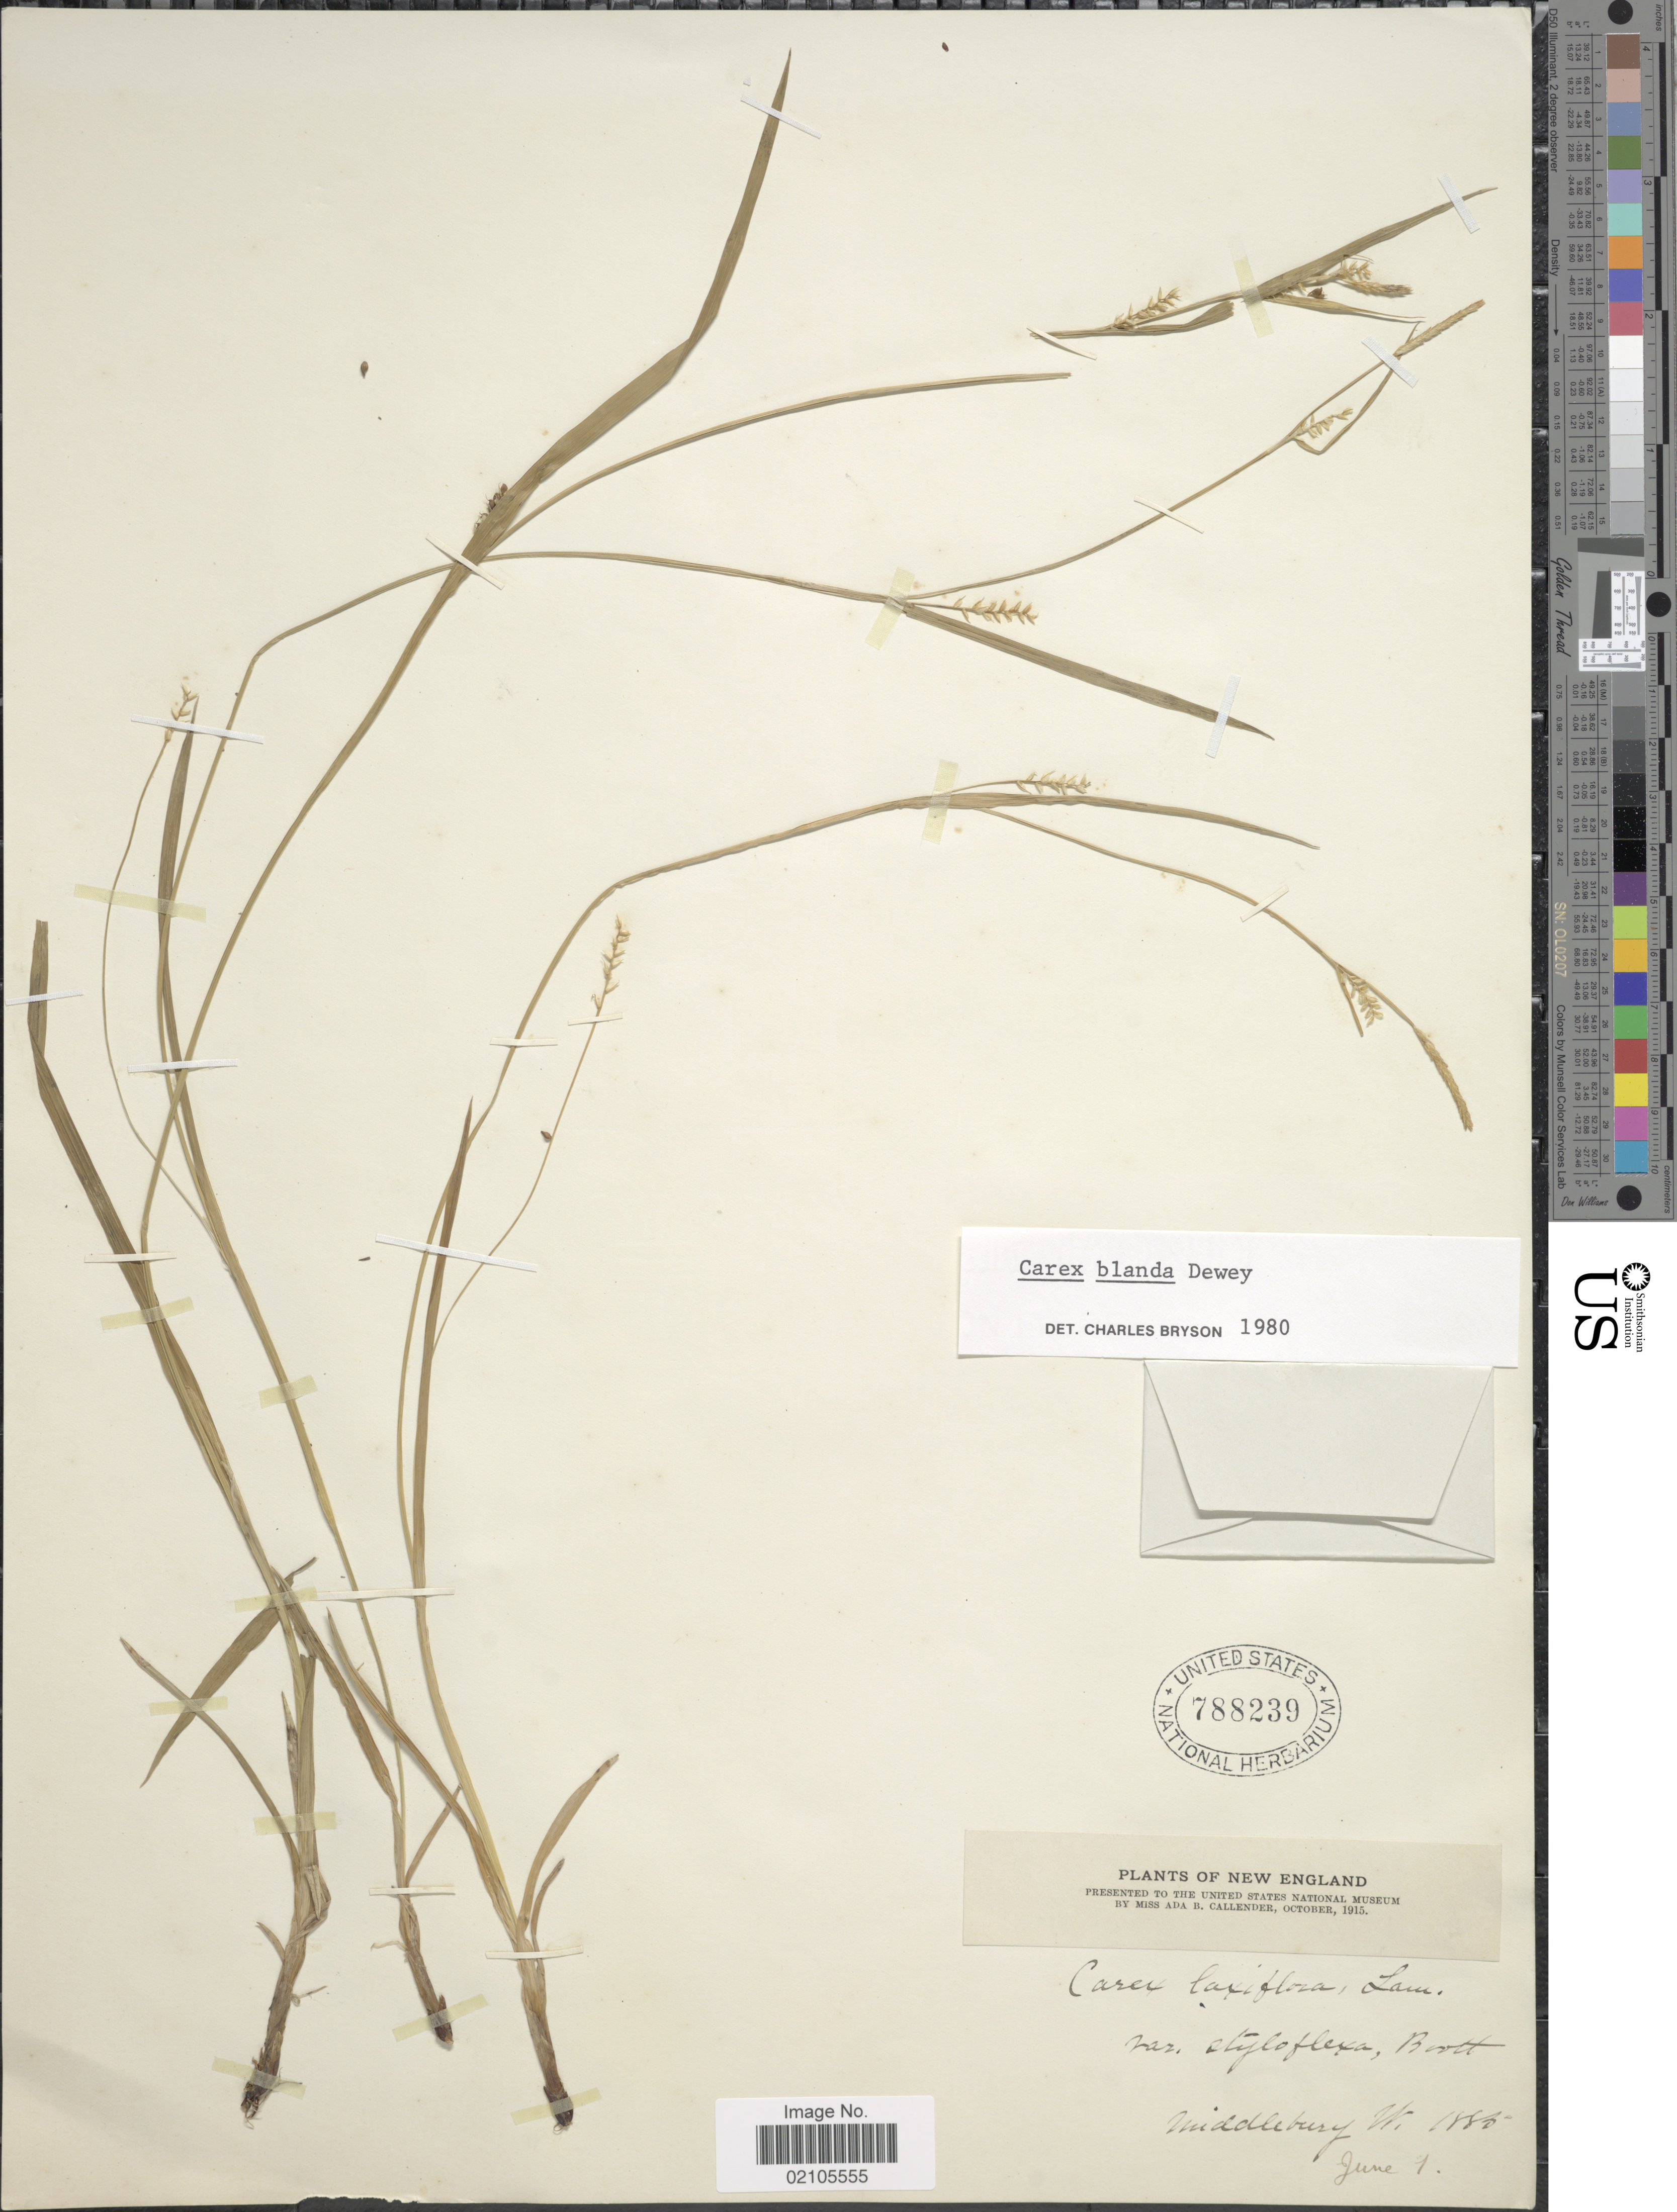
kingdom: Plantae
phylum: Tracheophyta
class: Liliopsida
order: Poales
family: Cyperaceae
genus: Carex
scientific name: Carex blanda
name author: Dewey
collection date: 1885-06-01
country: United States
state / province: Vermont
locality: Middlebury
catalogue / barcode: US 788239